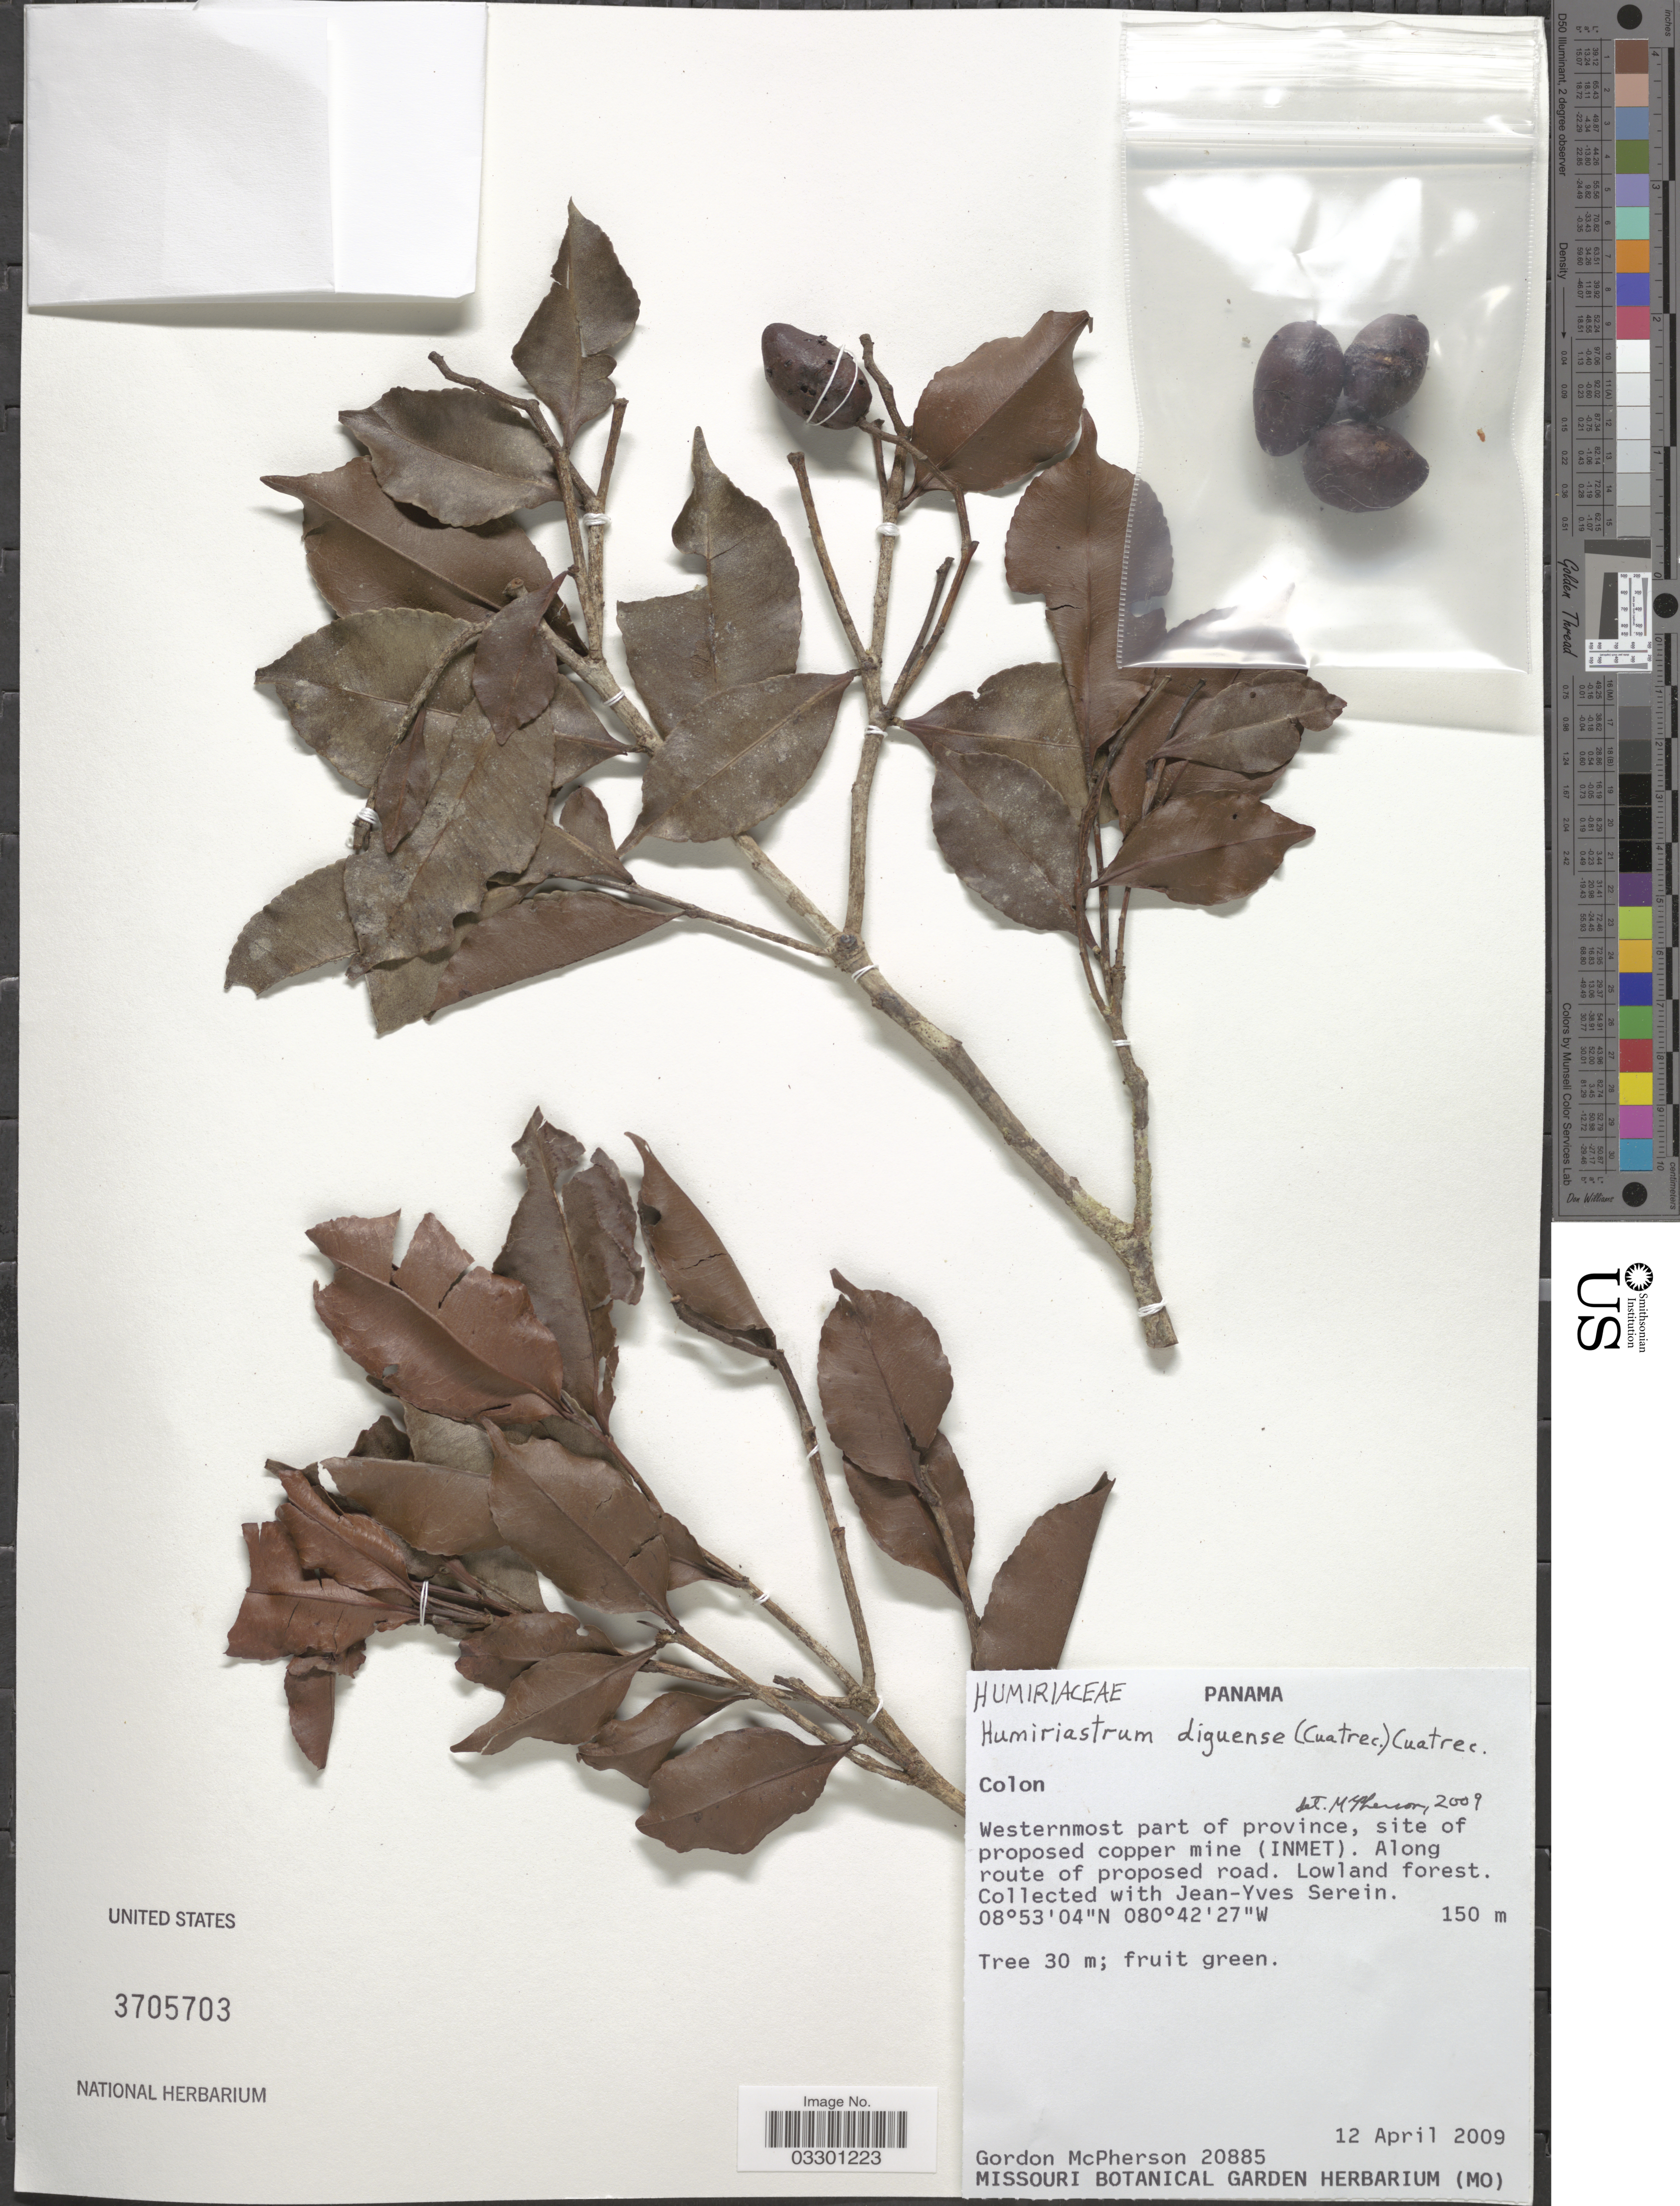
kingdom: Plantae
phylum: Tracheophyta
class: Magnoliopsida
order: Malpighiales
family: Humiriaceae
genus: Humiriastrum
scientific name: Humiriastrum diguense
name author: (Cuatrec.) Cuatrec.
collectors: G. D. McPherson & J. Serein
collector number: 20885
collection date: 2009-04-12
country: Panama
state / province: Colón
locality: Westernmost part of province, site of proposed copper mine (Inmet). Along route of proposed road.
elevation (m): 150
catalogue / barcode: US 3705703